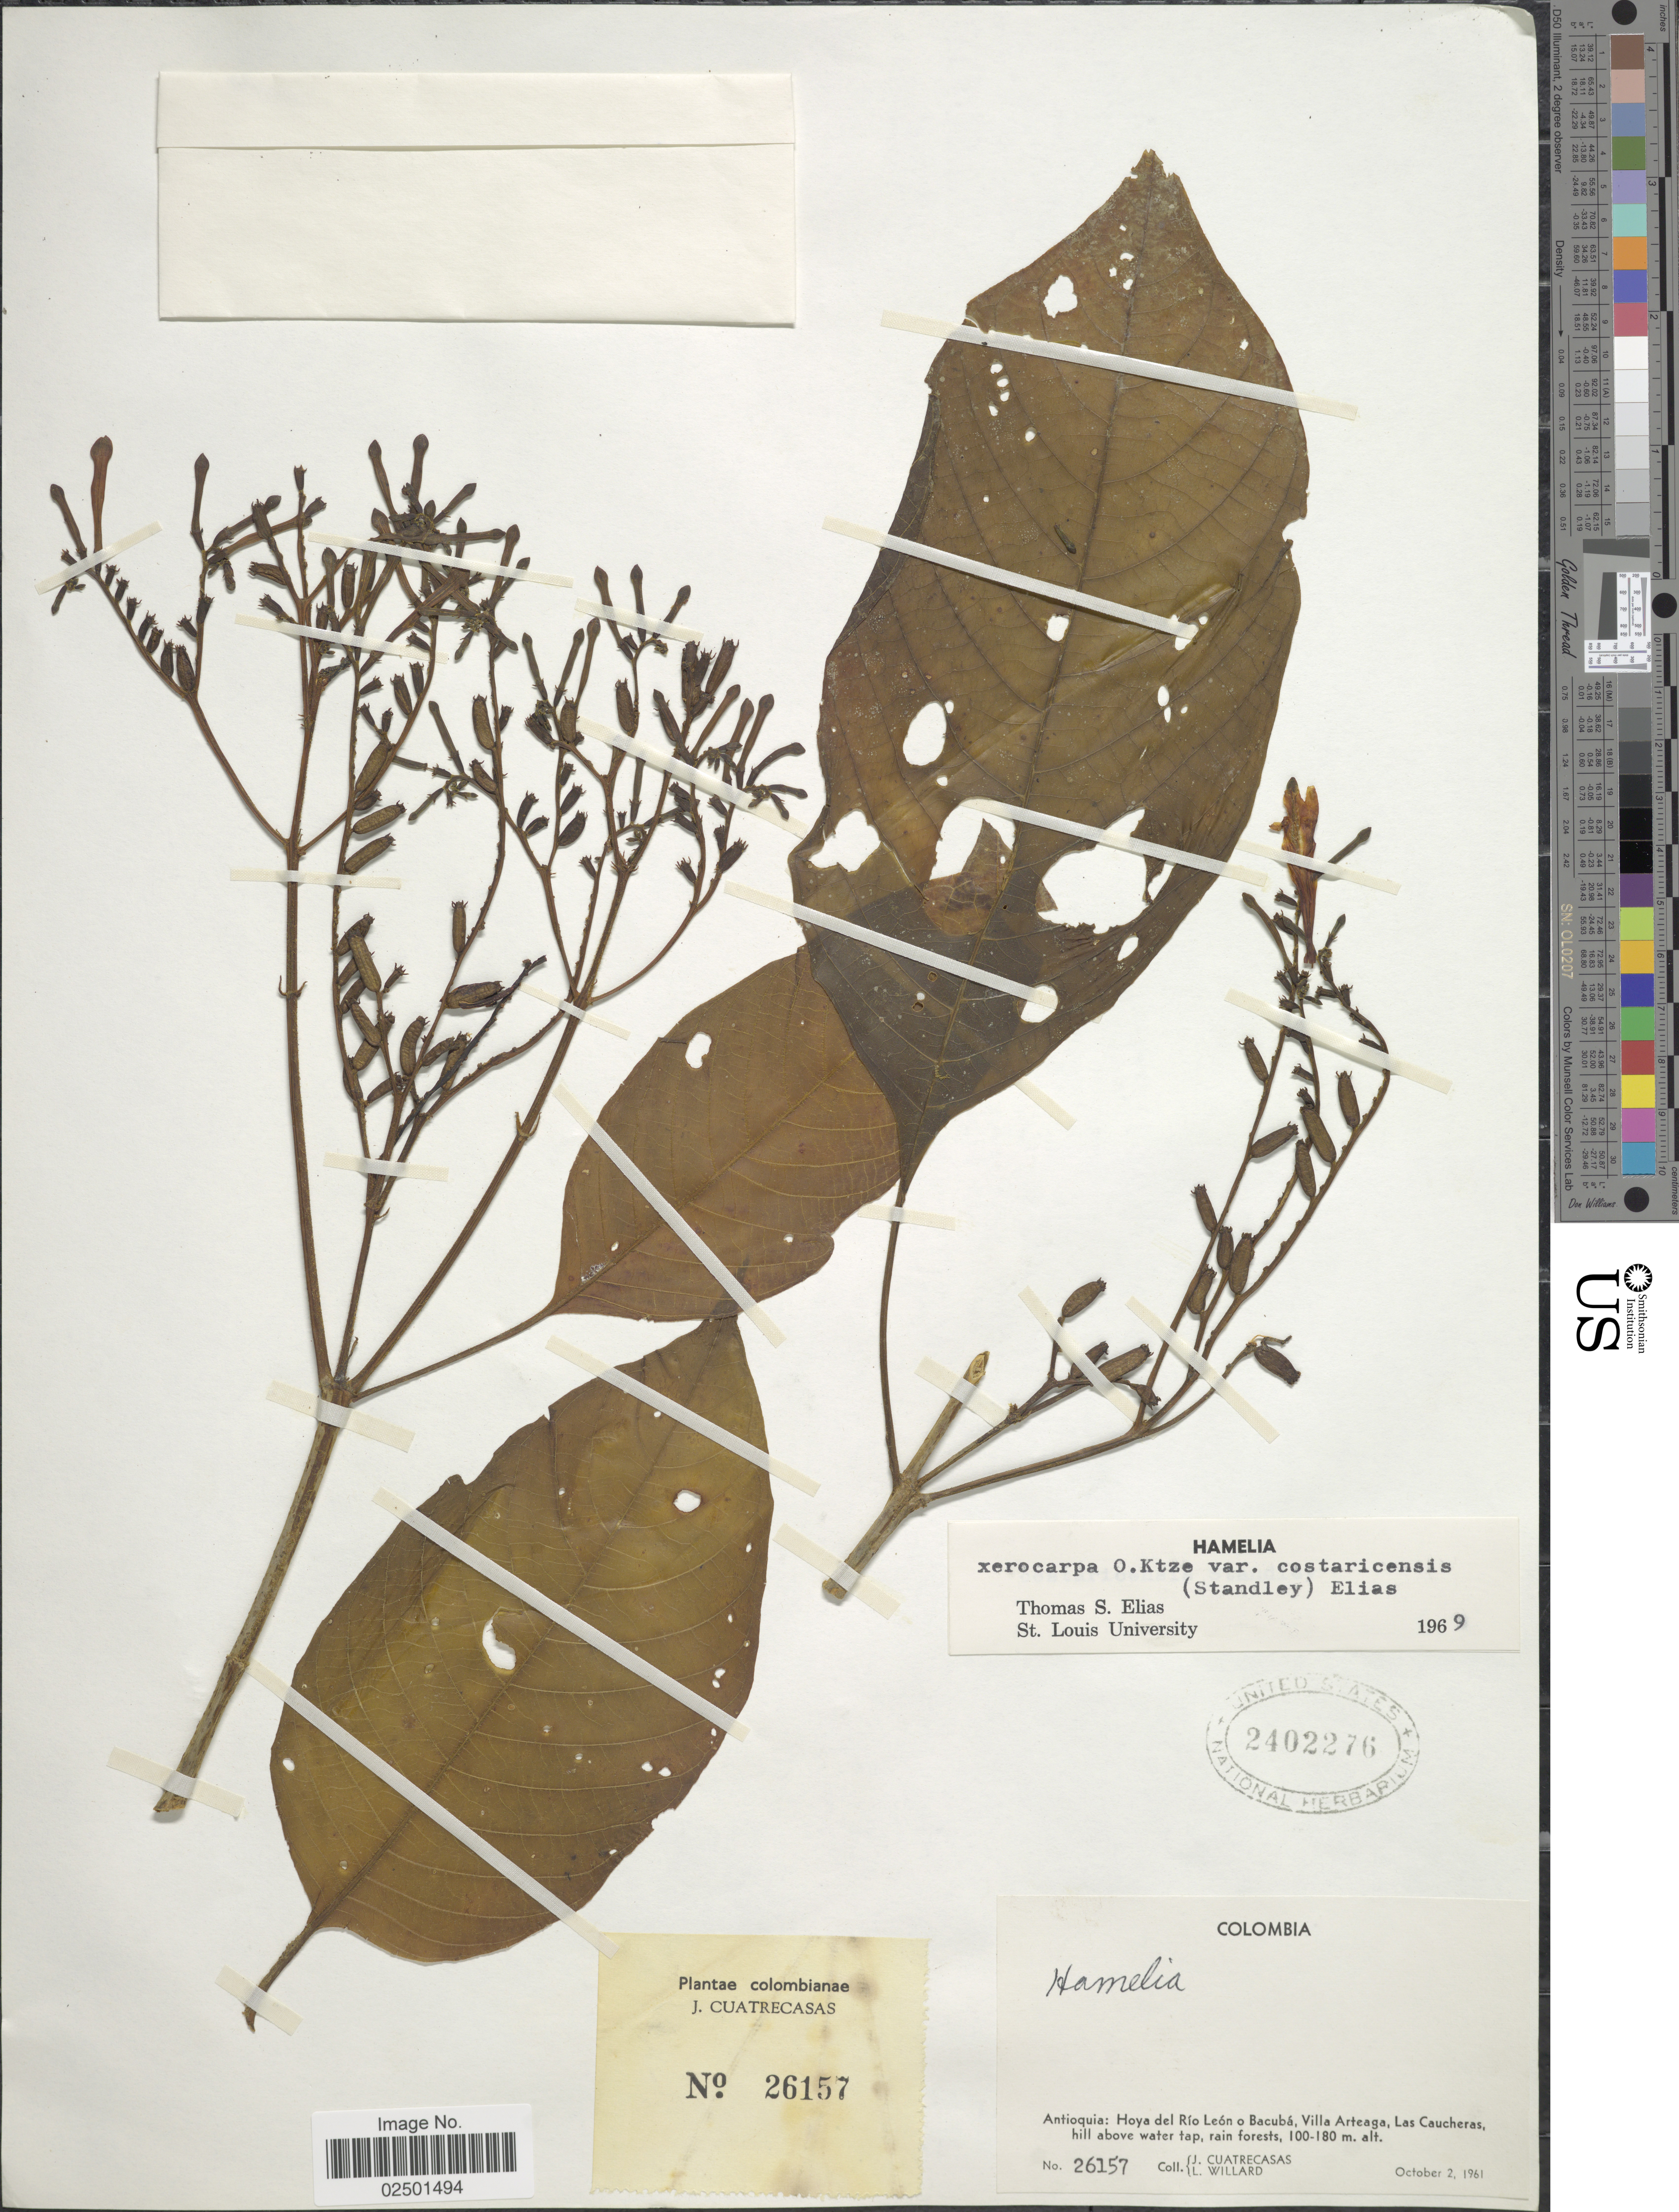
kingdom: Plantae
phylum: Tracheophyta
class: Magnoliopsida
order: Gentianales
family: Rubiaceae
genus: Hamelia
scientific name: Hamelia xerocarpa var. costaricensis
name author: (Standl.) T.S. Elias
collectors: J. Cuatrecasas & L. Willard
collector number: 26157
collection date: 1961-10-02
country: Colombia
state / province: Antioquia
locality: Hoya del Rio Leon o Bacuba, Villa Arteaga, Las Caucheras, hill above water tap, rain forests.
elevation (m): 100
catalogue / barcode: US 2402276